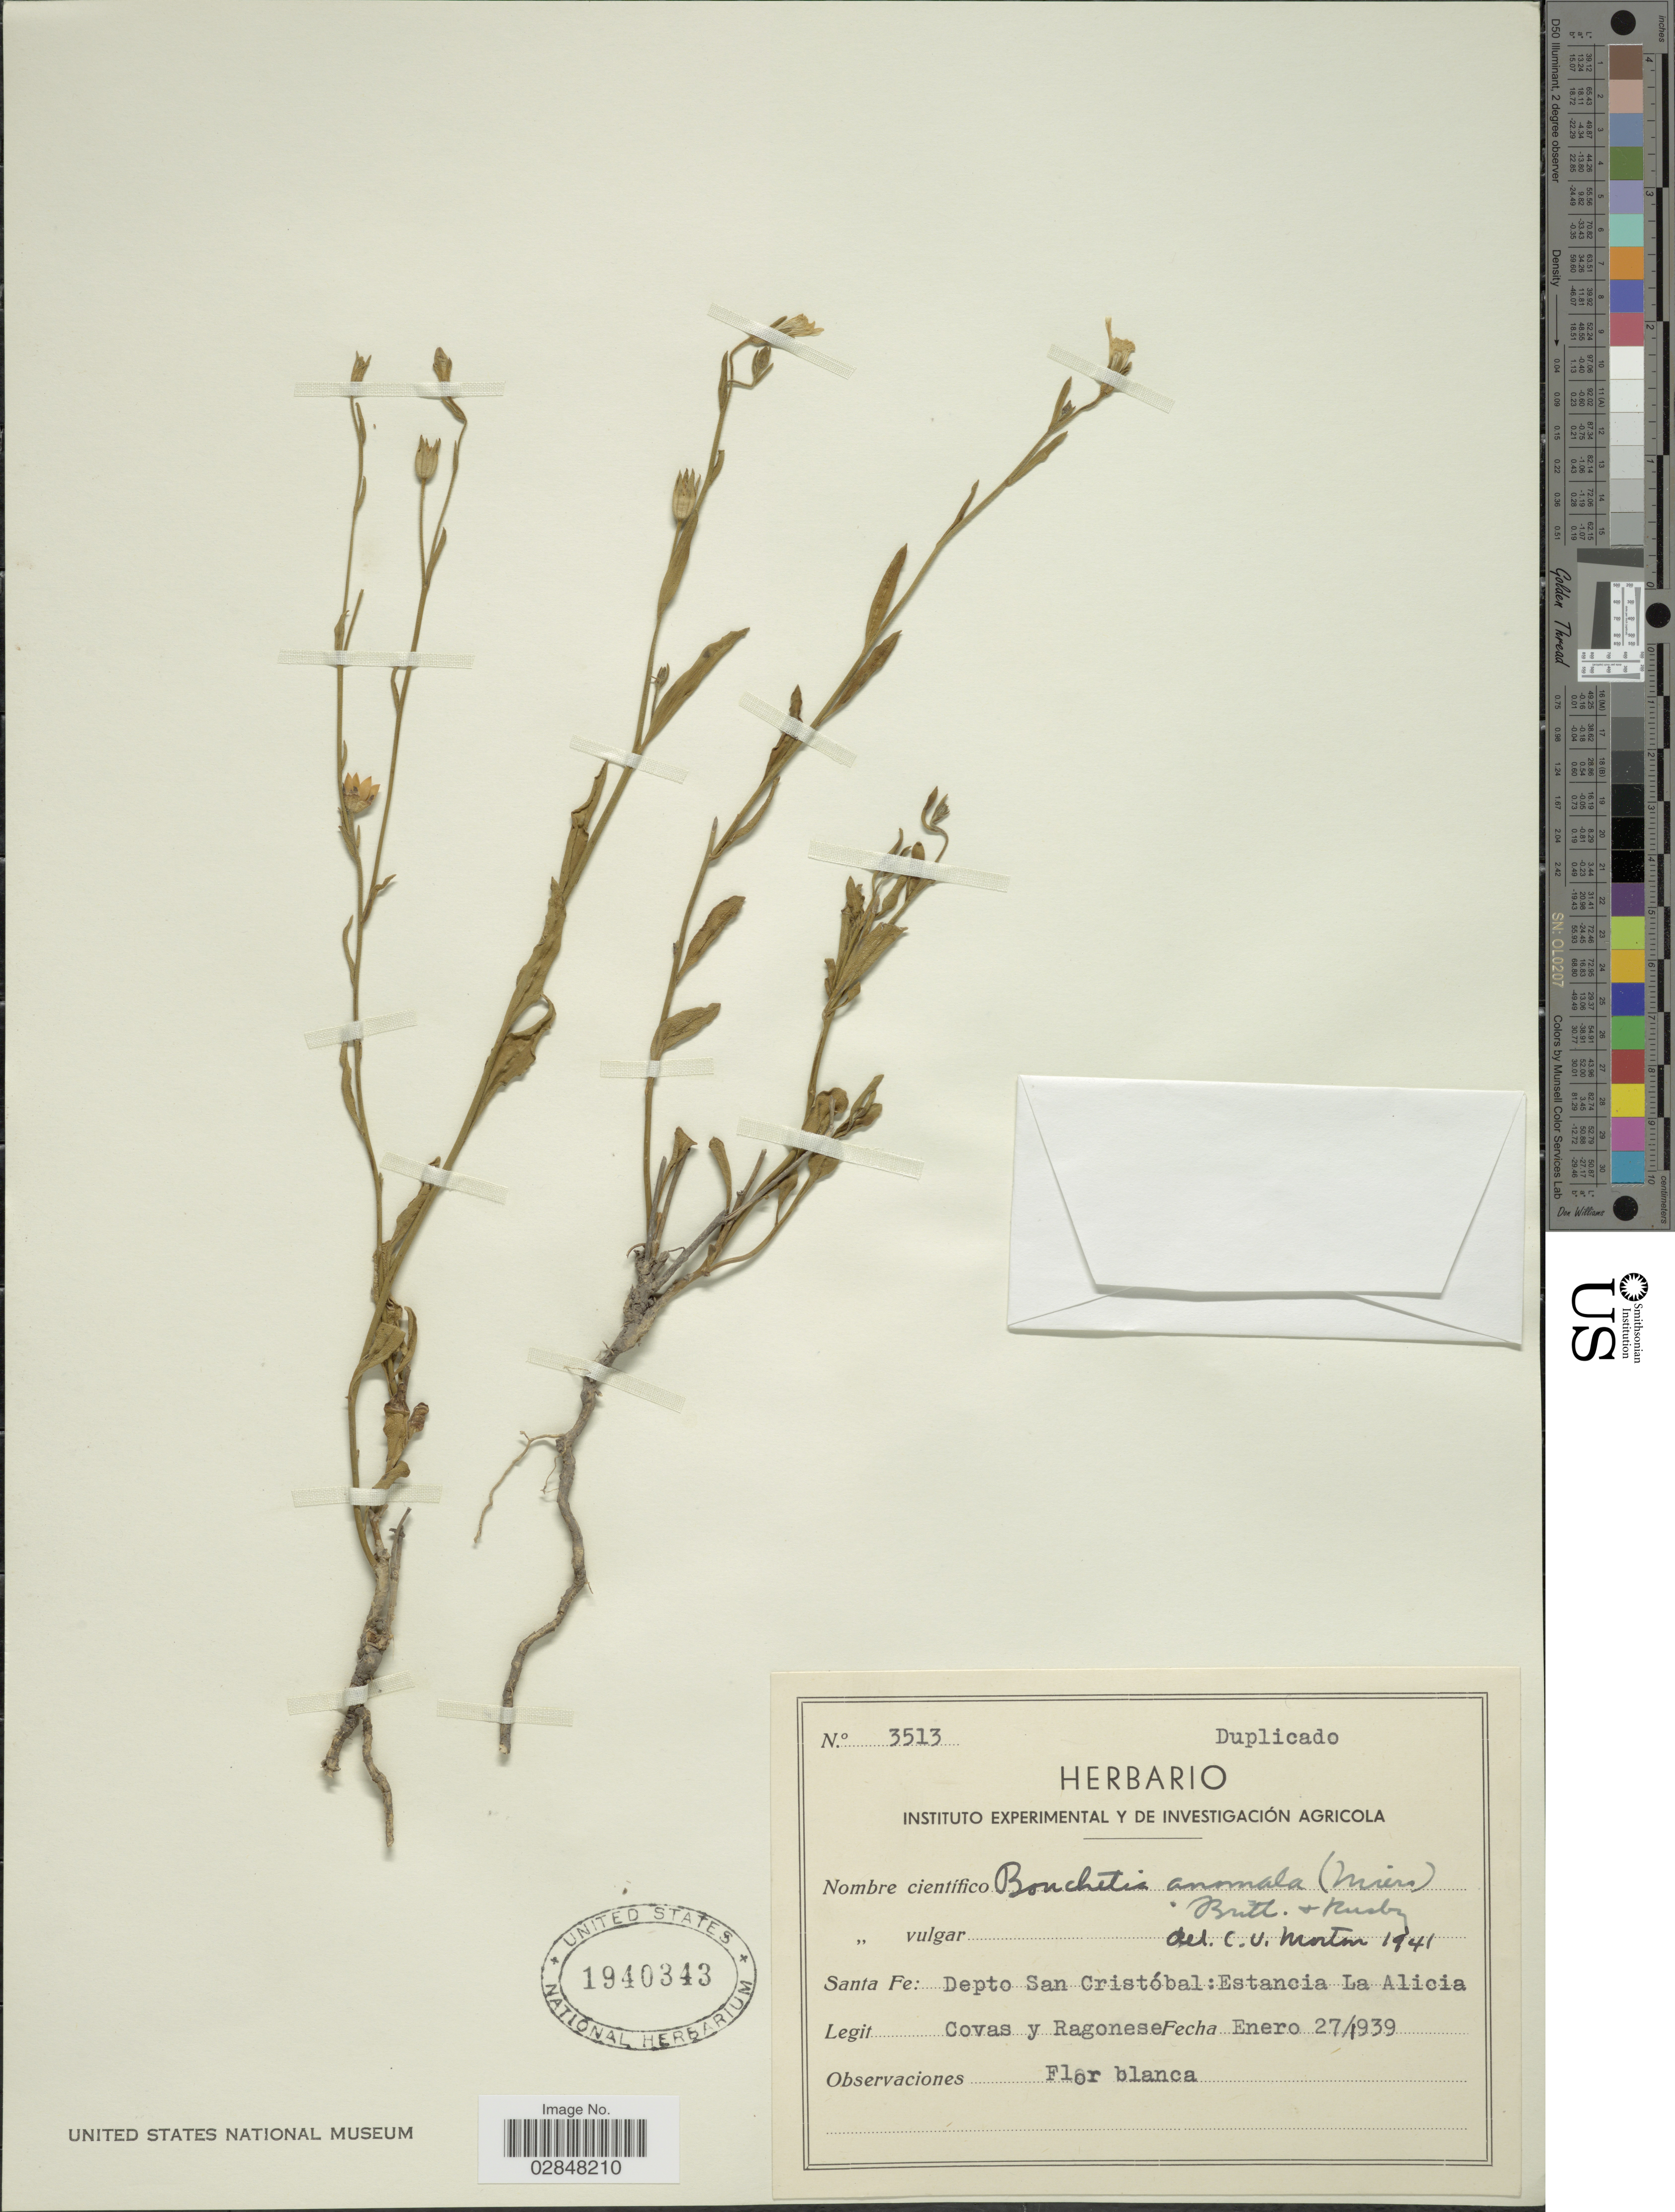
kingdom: Plantae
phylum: Tracheophyta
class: Magnoliopsida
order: Solanales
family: Solanaceae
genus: Bouchetia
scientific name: Bouchetia anomala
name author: (Miers) & Rusby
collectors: -. Covas & Ragonese, --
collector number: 3513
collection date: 1939-01-27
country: Argentina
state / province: Santa Fe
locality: Depto San Cristóbal: Estancia La Alicia.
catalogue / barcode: US 1940343